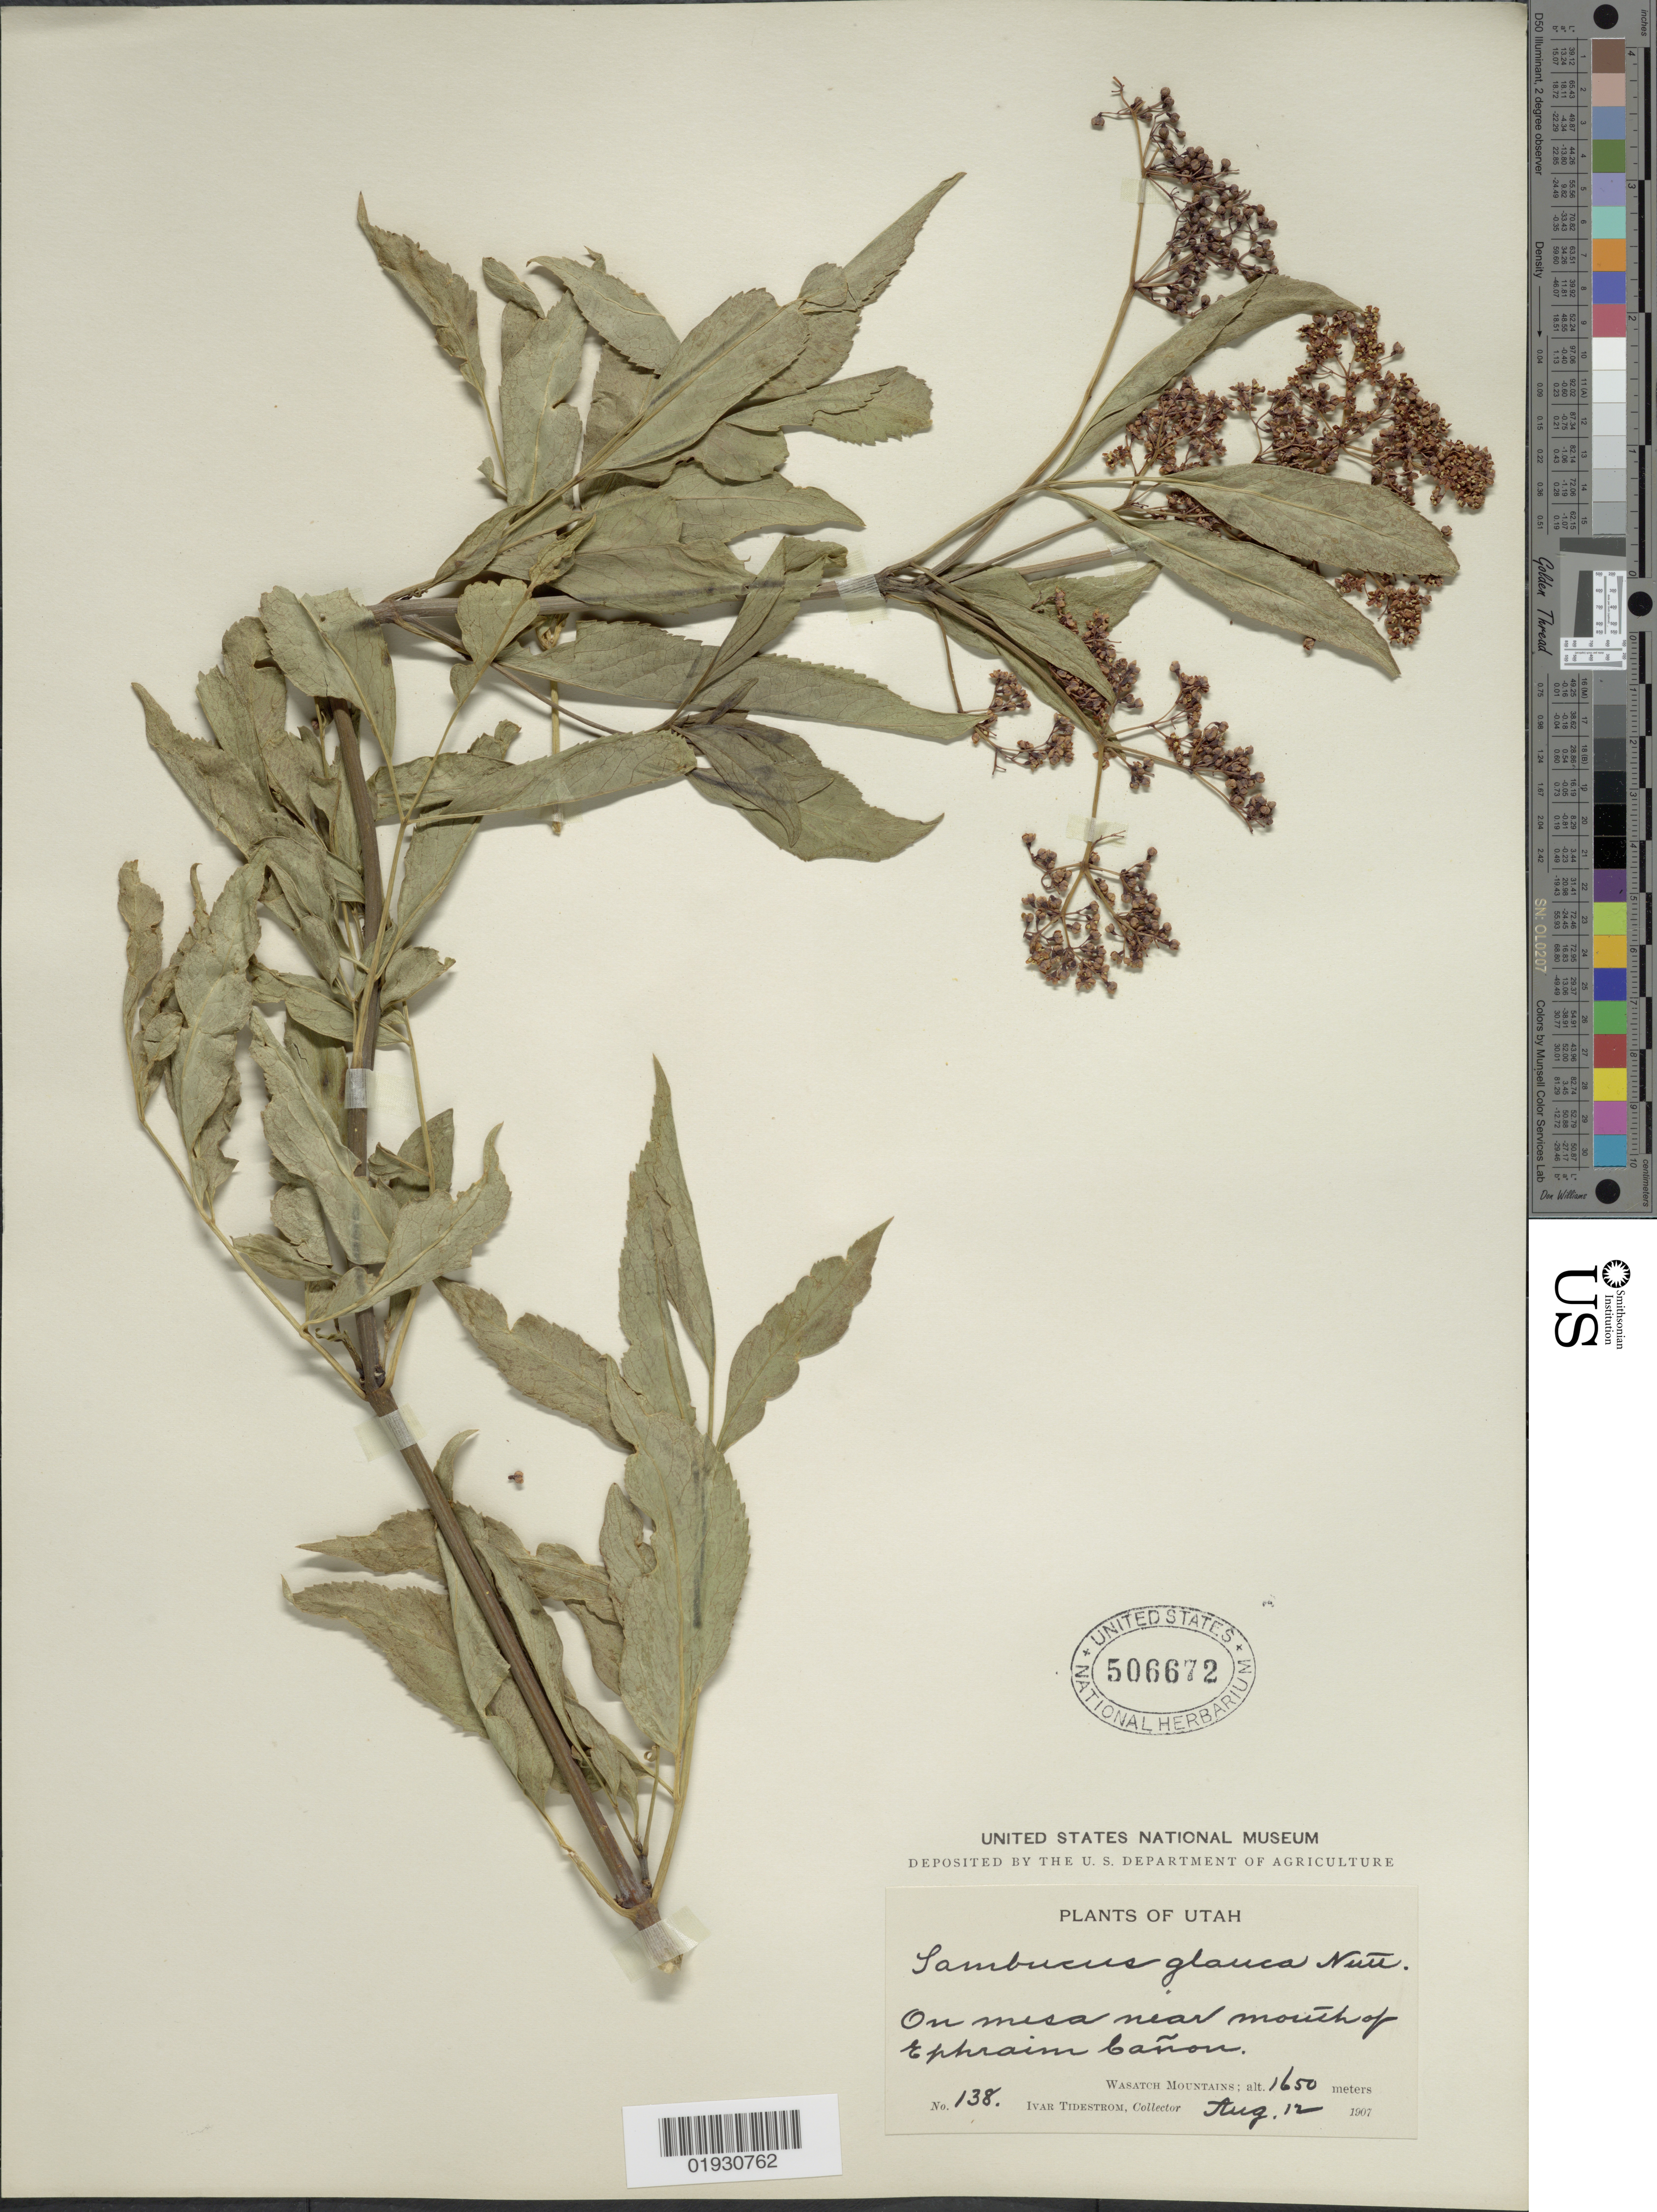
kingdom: Plantae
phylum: Tracheophyta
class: Magnoliopsida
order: Dipsacales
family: Viburnaceae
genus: Sambucus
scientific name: Sambucus cerulea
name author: Raf.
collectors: I. F. Tidestrom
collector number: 138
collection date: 1907-08-12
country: United States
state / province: Utah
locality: On mesa near mouth of Ephraim Cañon, Wasatch Mountains.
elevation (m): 1650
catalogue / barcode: US 506672